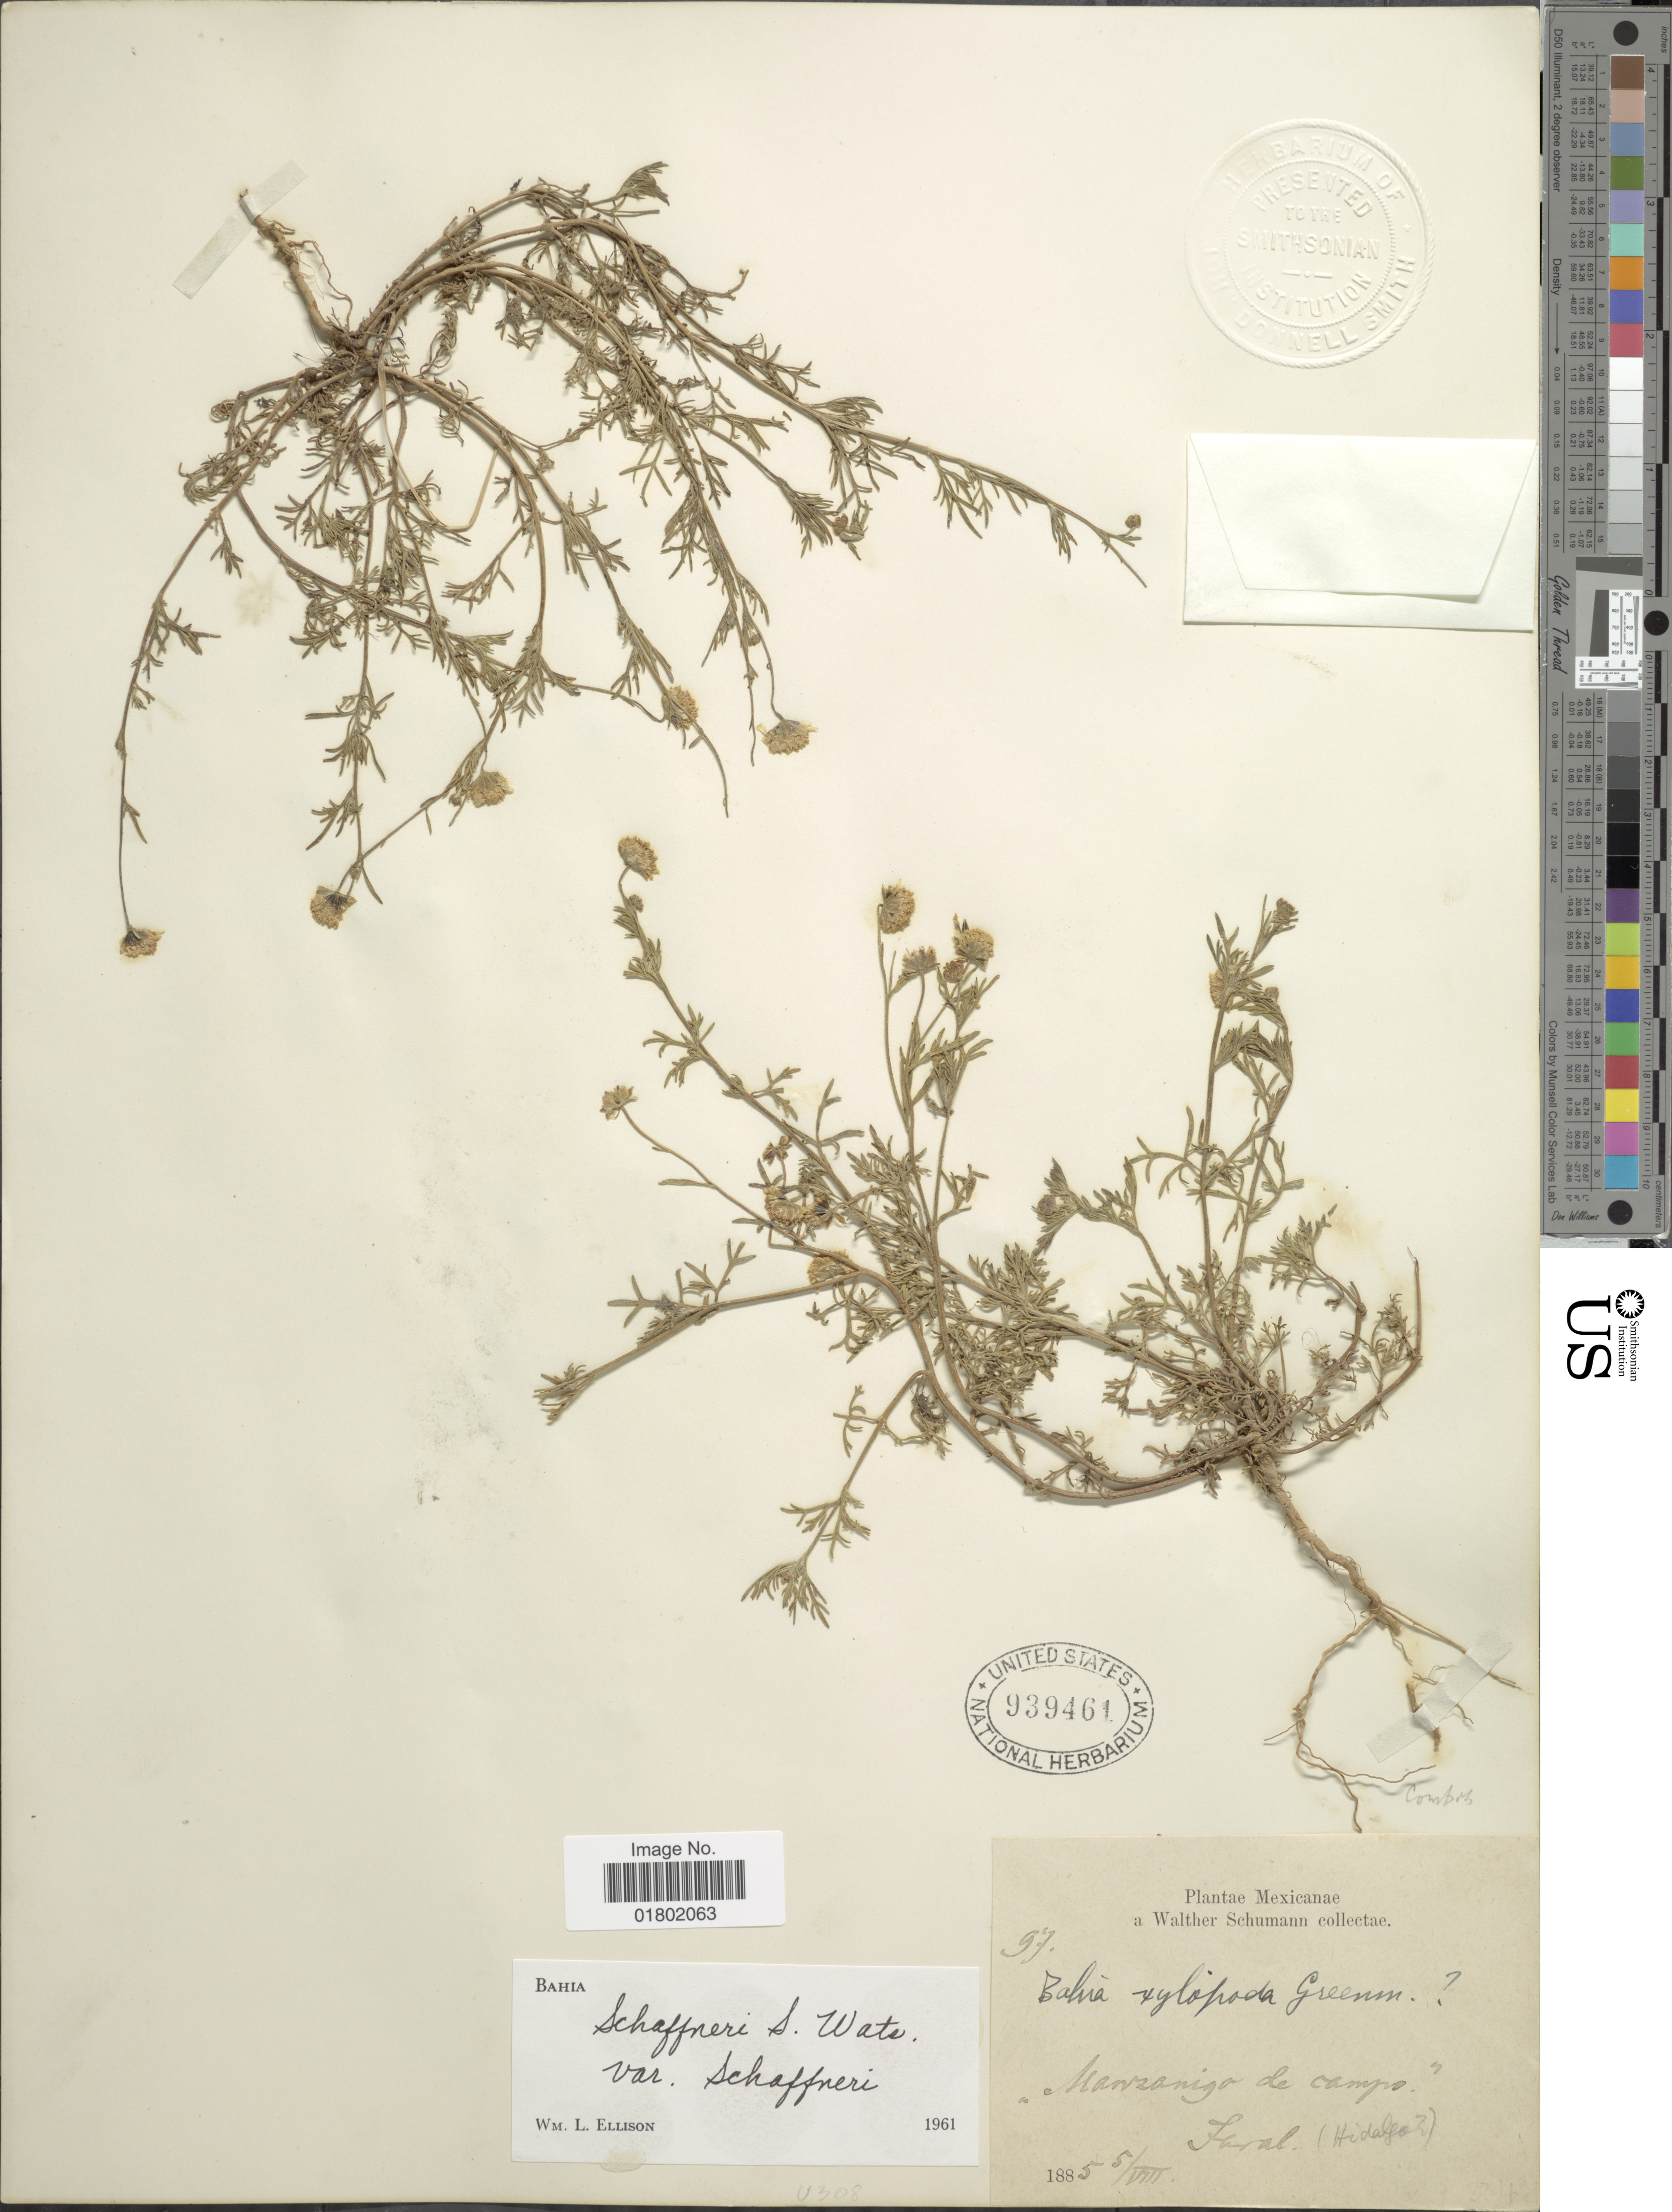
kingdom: Plantae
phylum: Tracheophyta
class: Magnoliopsida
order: Asterales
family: Asteraceae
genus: Bahia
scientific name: Bahia schaffneri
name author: S. Watson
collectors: W. Schumann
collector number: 97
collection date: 1885-07-05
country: Mexico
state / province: Hidalgo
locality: Manzanigo de campo, Faral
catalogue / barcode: US 939461